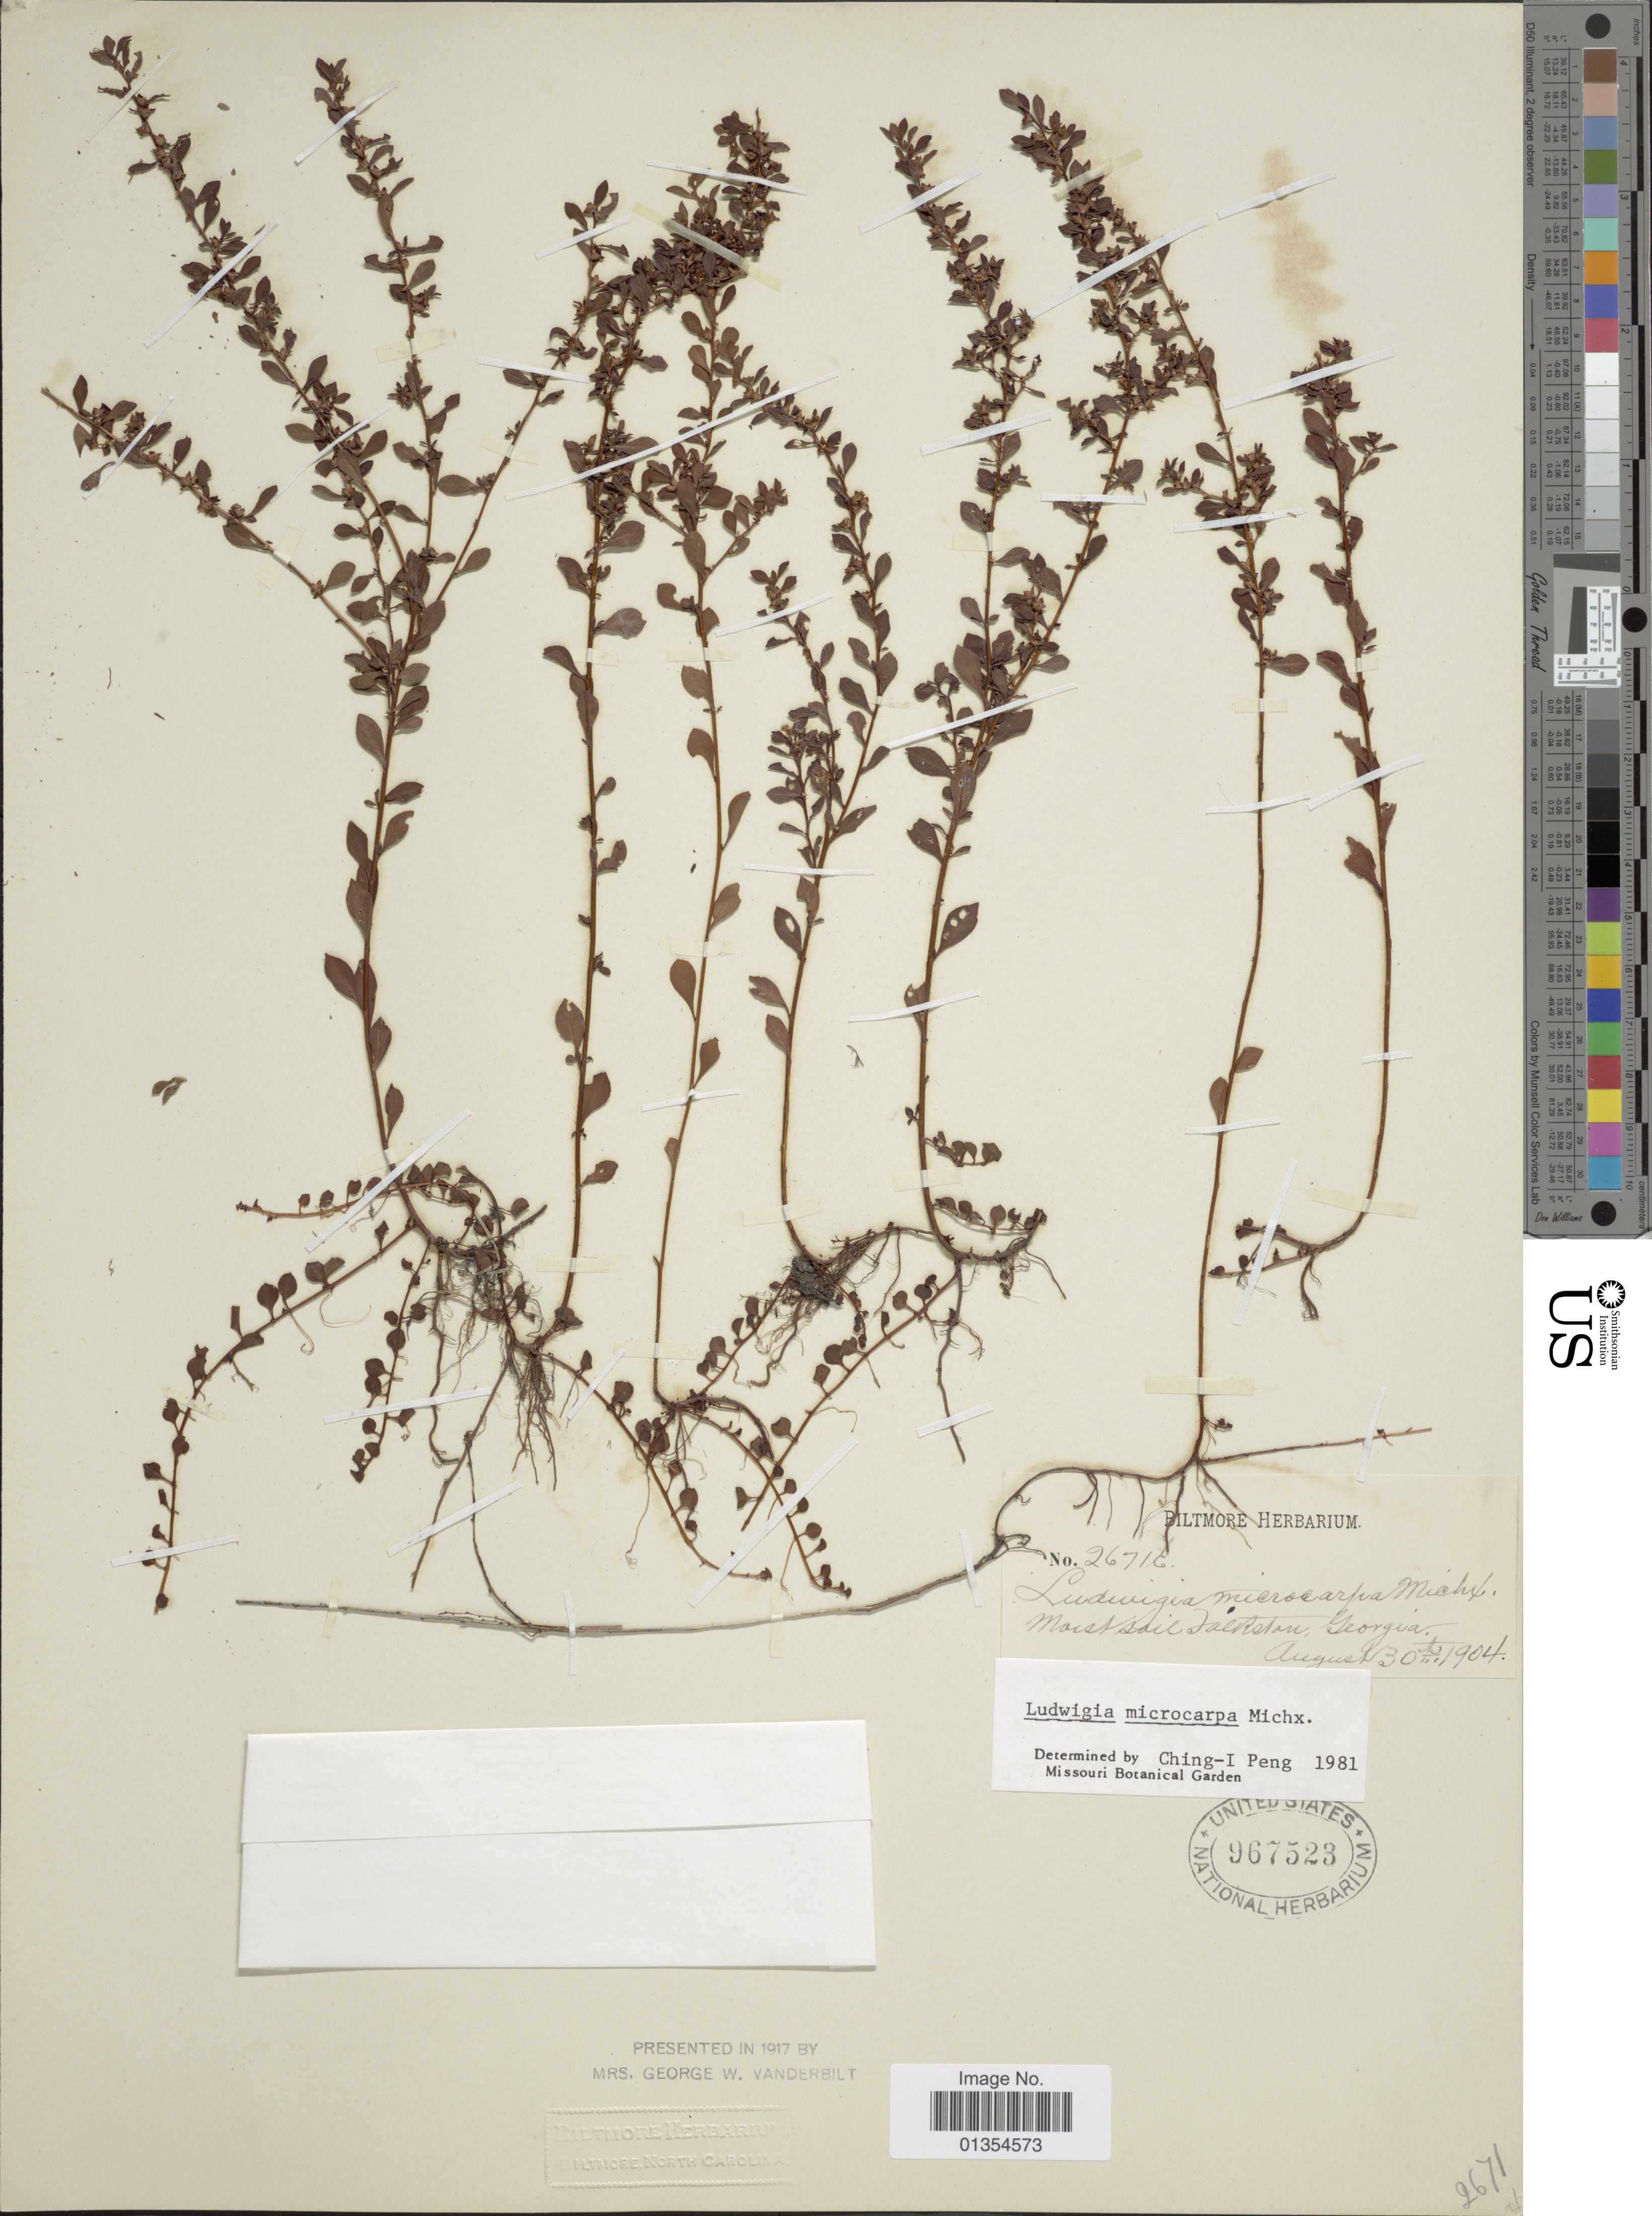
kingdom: Plantae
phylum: Tracheophyta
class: Magnoliopsida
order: Myrtales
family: Onagraceae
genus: Ludwigia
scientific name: Ludwigia microcarpa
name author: Michx.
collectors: ex herb. Biltmore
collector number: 2671E*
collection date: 1904-08-30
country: United States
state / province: Georgia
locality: Falkston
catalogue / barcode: US 967523